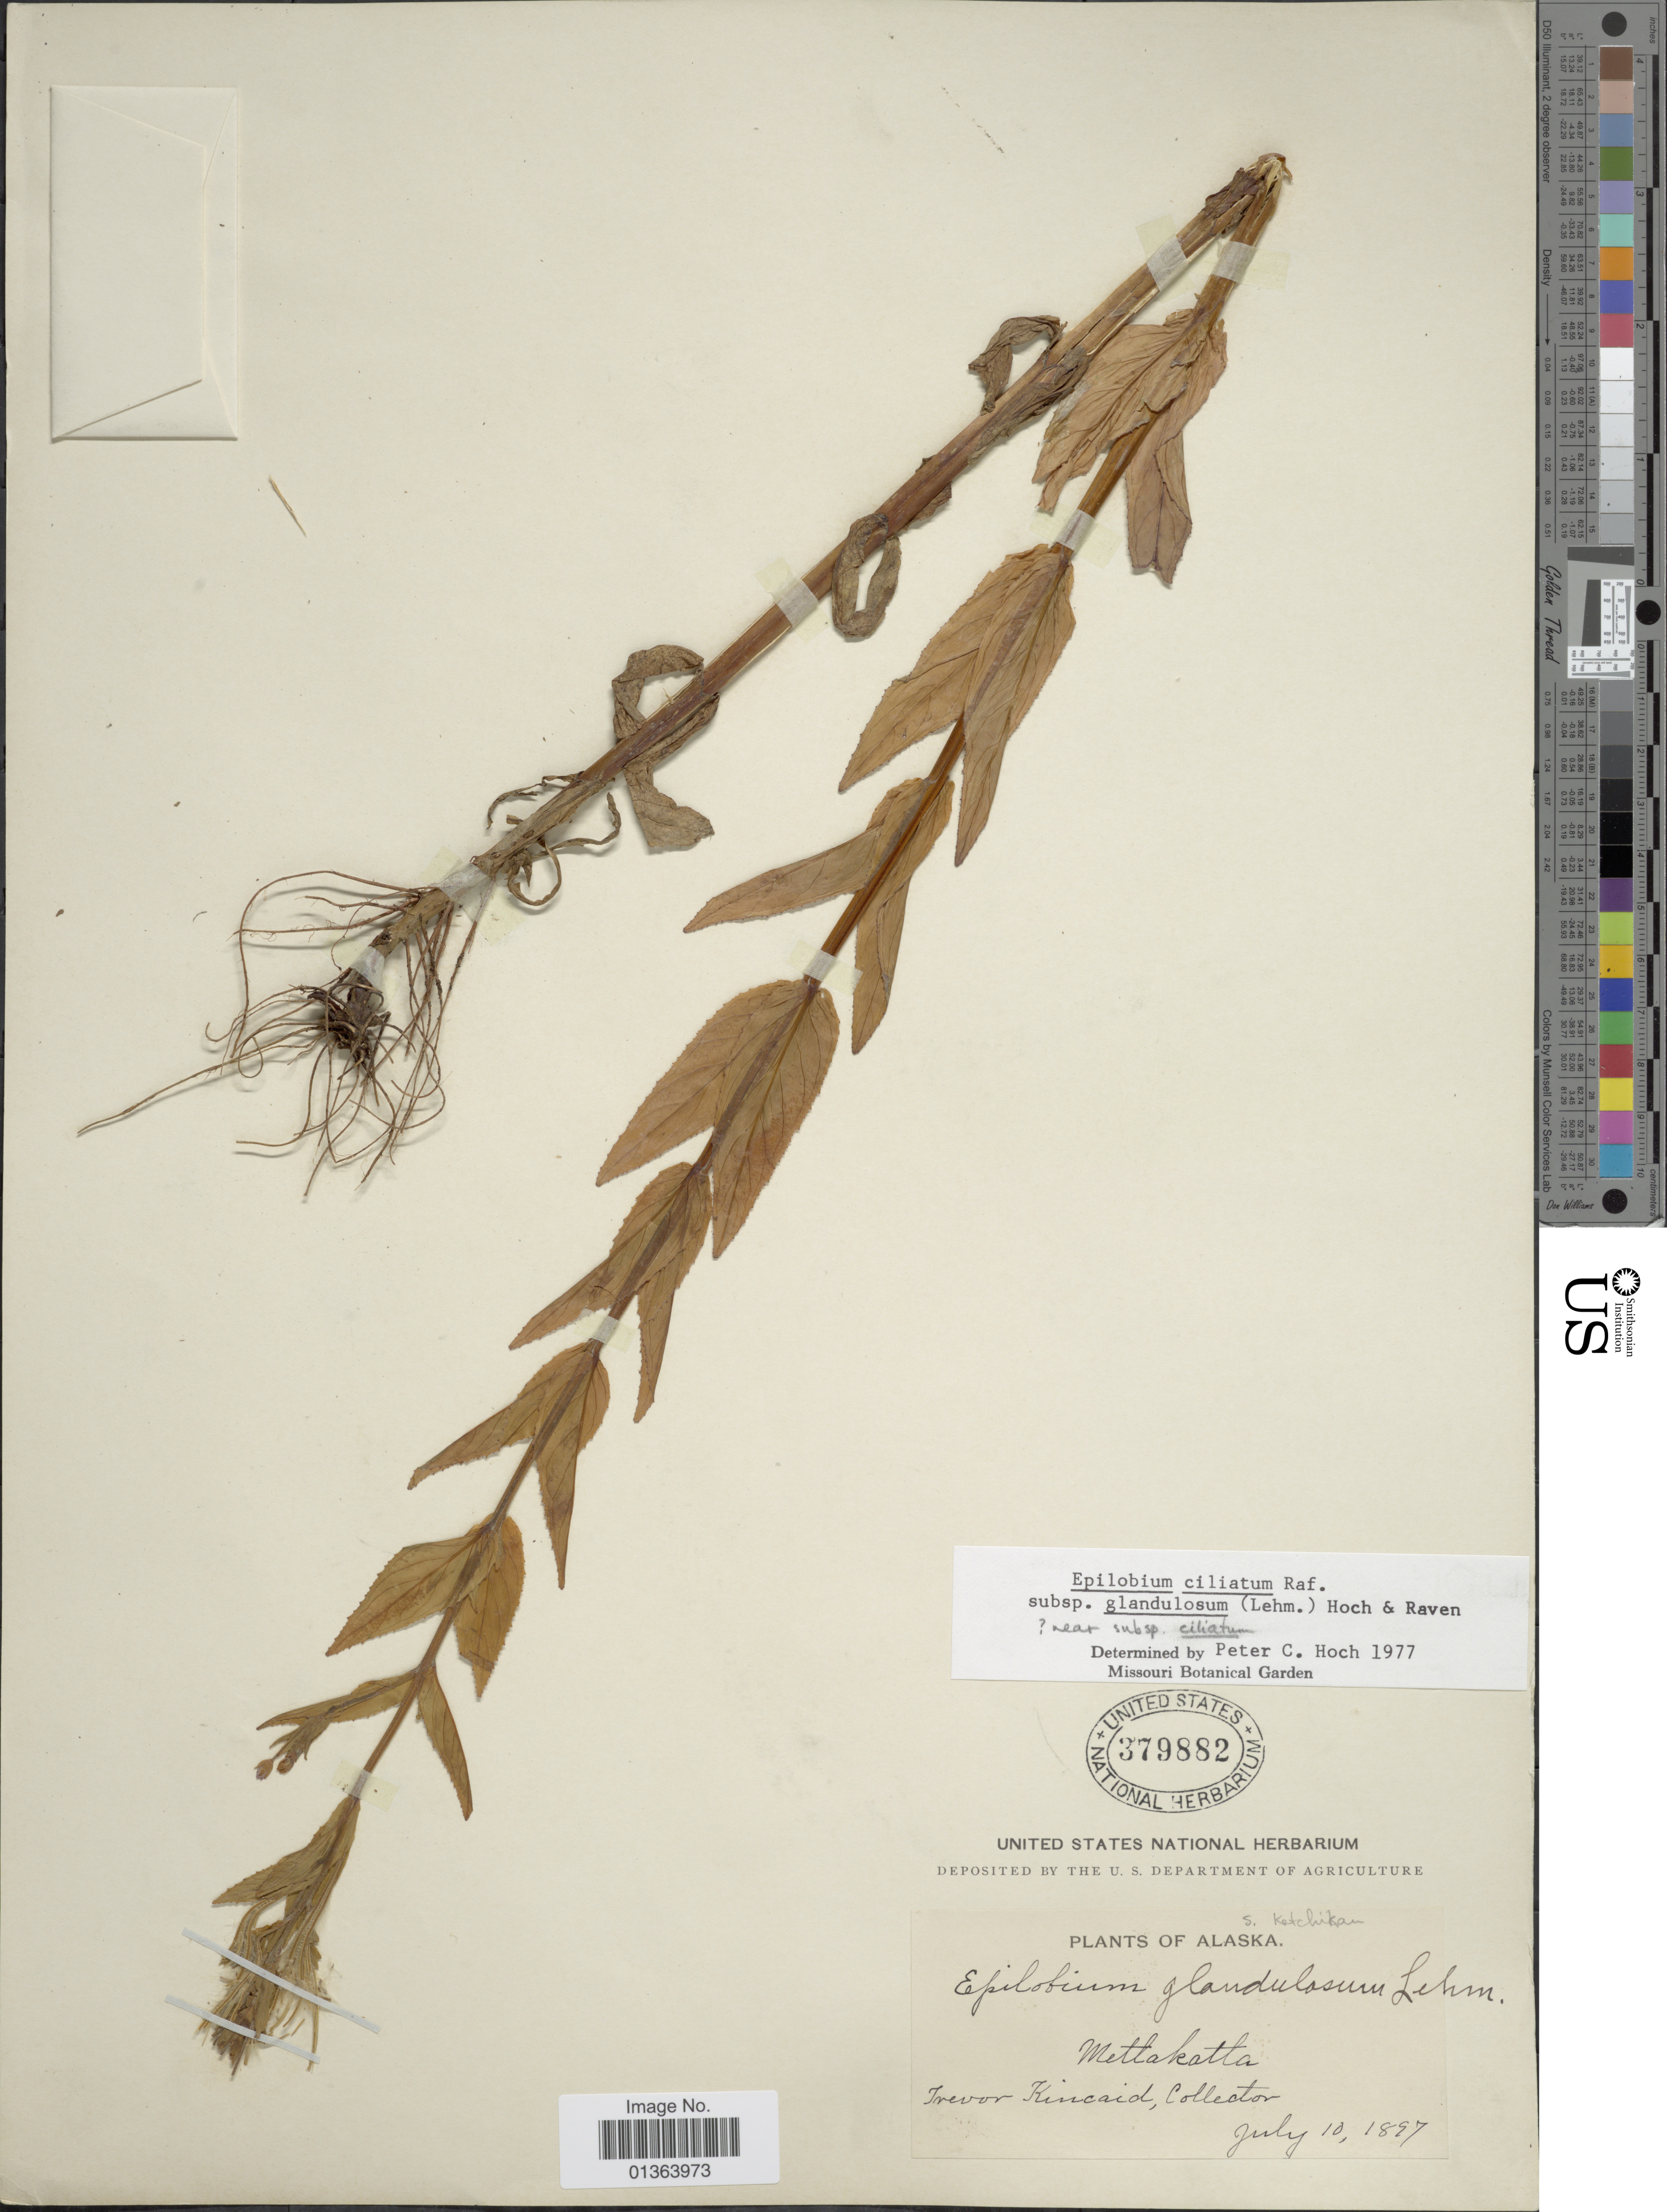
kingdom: Plantae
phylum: Tracheophyta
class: Magnoliopsida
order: Myrtales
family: Onagraceae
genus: Epilobium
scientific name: Epilobium ciliatum subsp. glandulosum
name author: (Lehm.) Hoch & P.H. Raven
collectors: T. C. Kincaid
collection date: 1897-07-10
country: United States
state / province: Alaska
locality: Metlakatla.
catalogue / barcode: US 379882